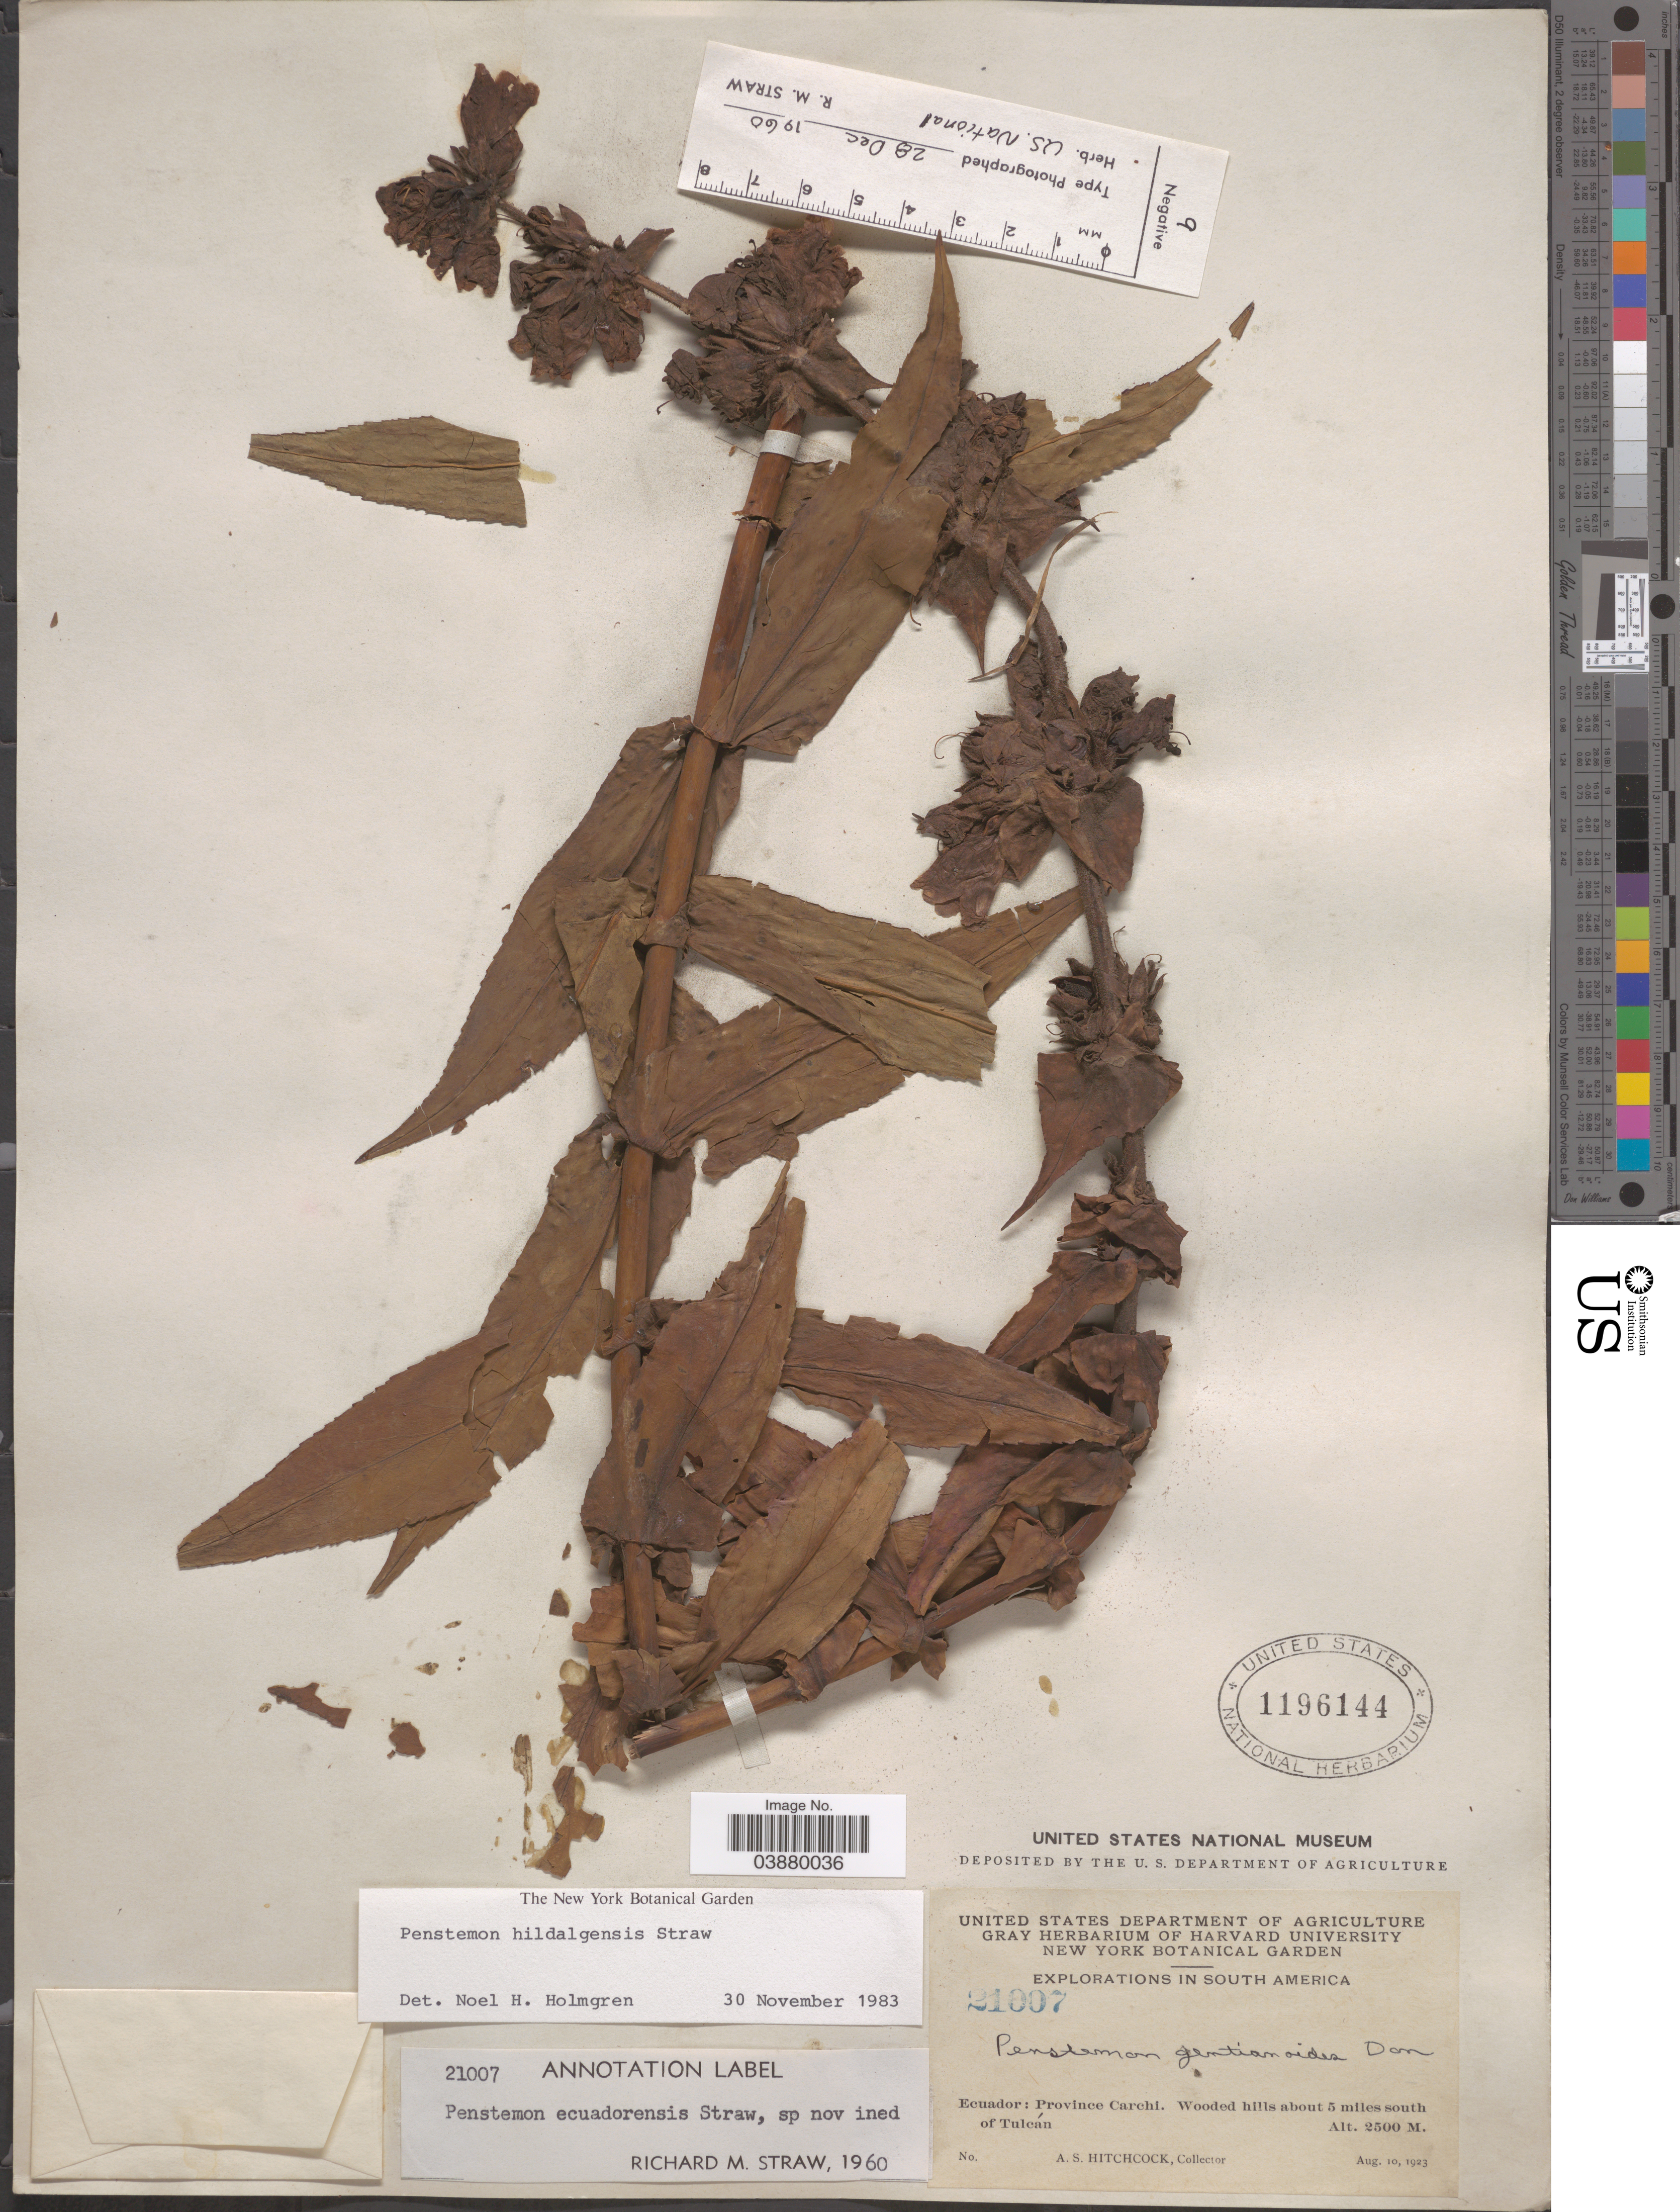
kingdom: Plantae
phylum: Tracheophyta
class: Magnoliopsida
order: Lamiales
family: Plantaginaceae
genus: Penstemon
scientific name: Penstemon hidalgensis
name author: Straw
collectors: A. S. Hitchcock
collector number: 21007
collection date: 1923-08-10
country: Ecuador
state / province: Carchi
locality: Wooded hills about 5 miles south of Tulcán.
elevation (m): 2500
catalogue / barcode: US 1196144